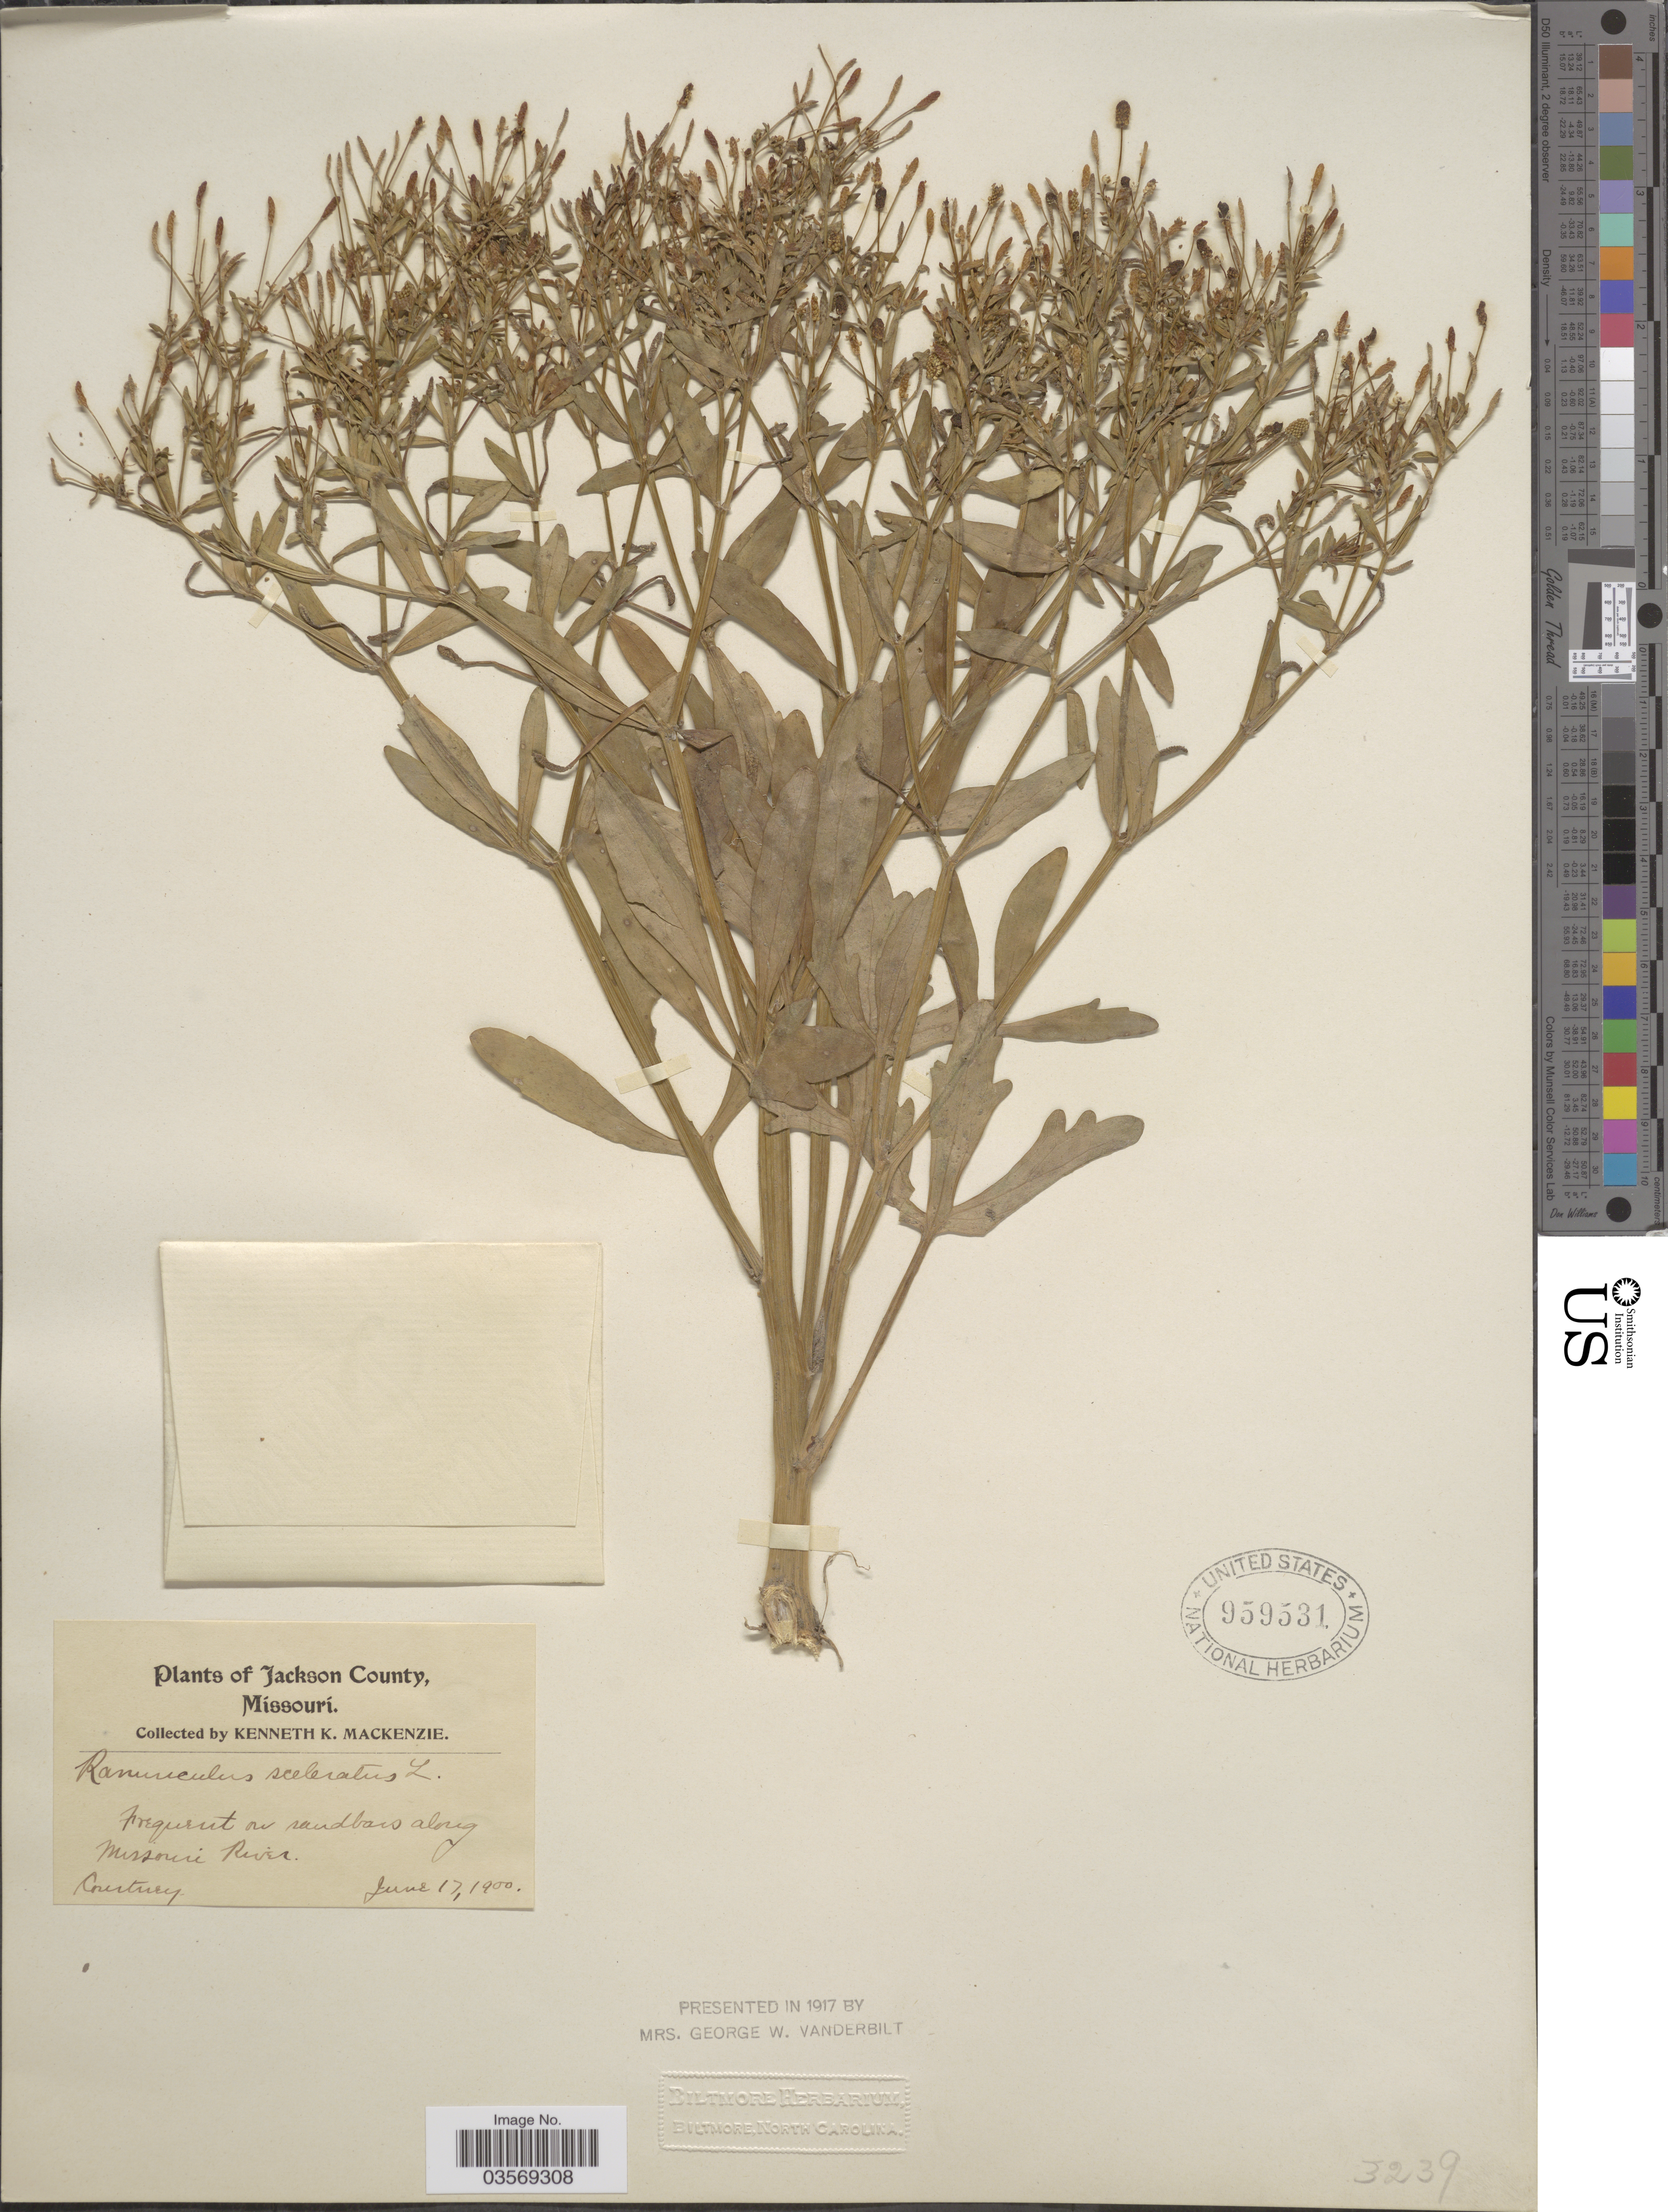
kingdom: Plantae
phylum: Tracheophyta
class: Magnoliopsida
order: Ranunculales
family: Ranunculaceae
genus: Ranunculus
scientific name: Ranunculus sceleratus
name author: L.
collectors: K. K. Mackenzie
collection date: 1900-06-17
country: United States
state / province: Missouri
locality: Jackson County. Frequent on randbars along Missouri River. Courtney.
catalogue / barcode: US 959531